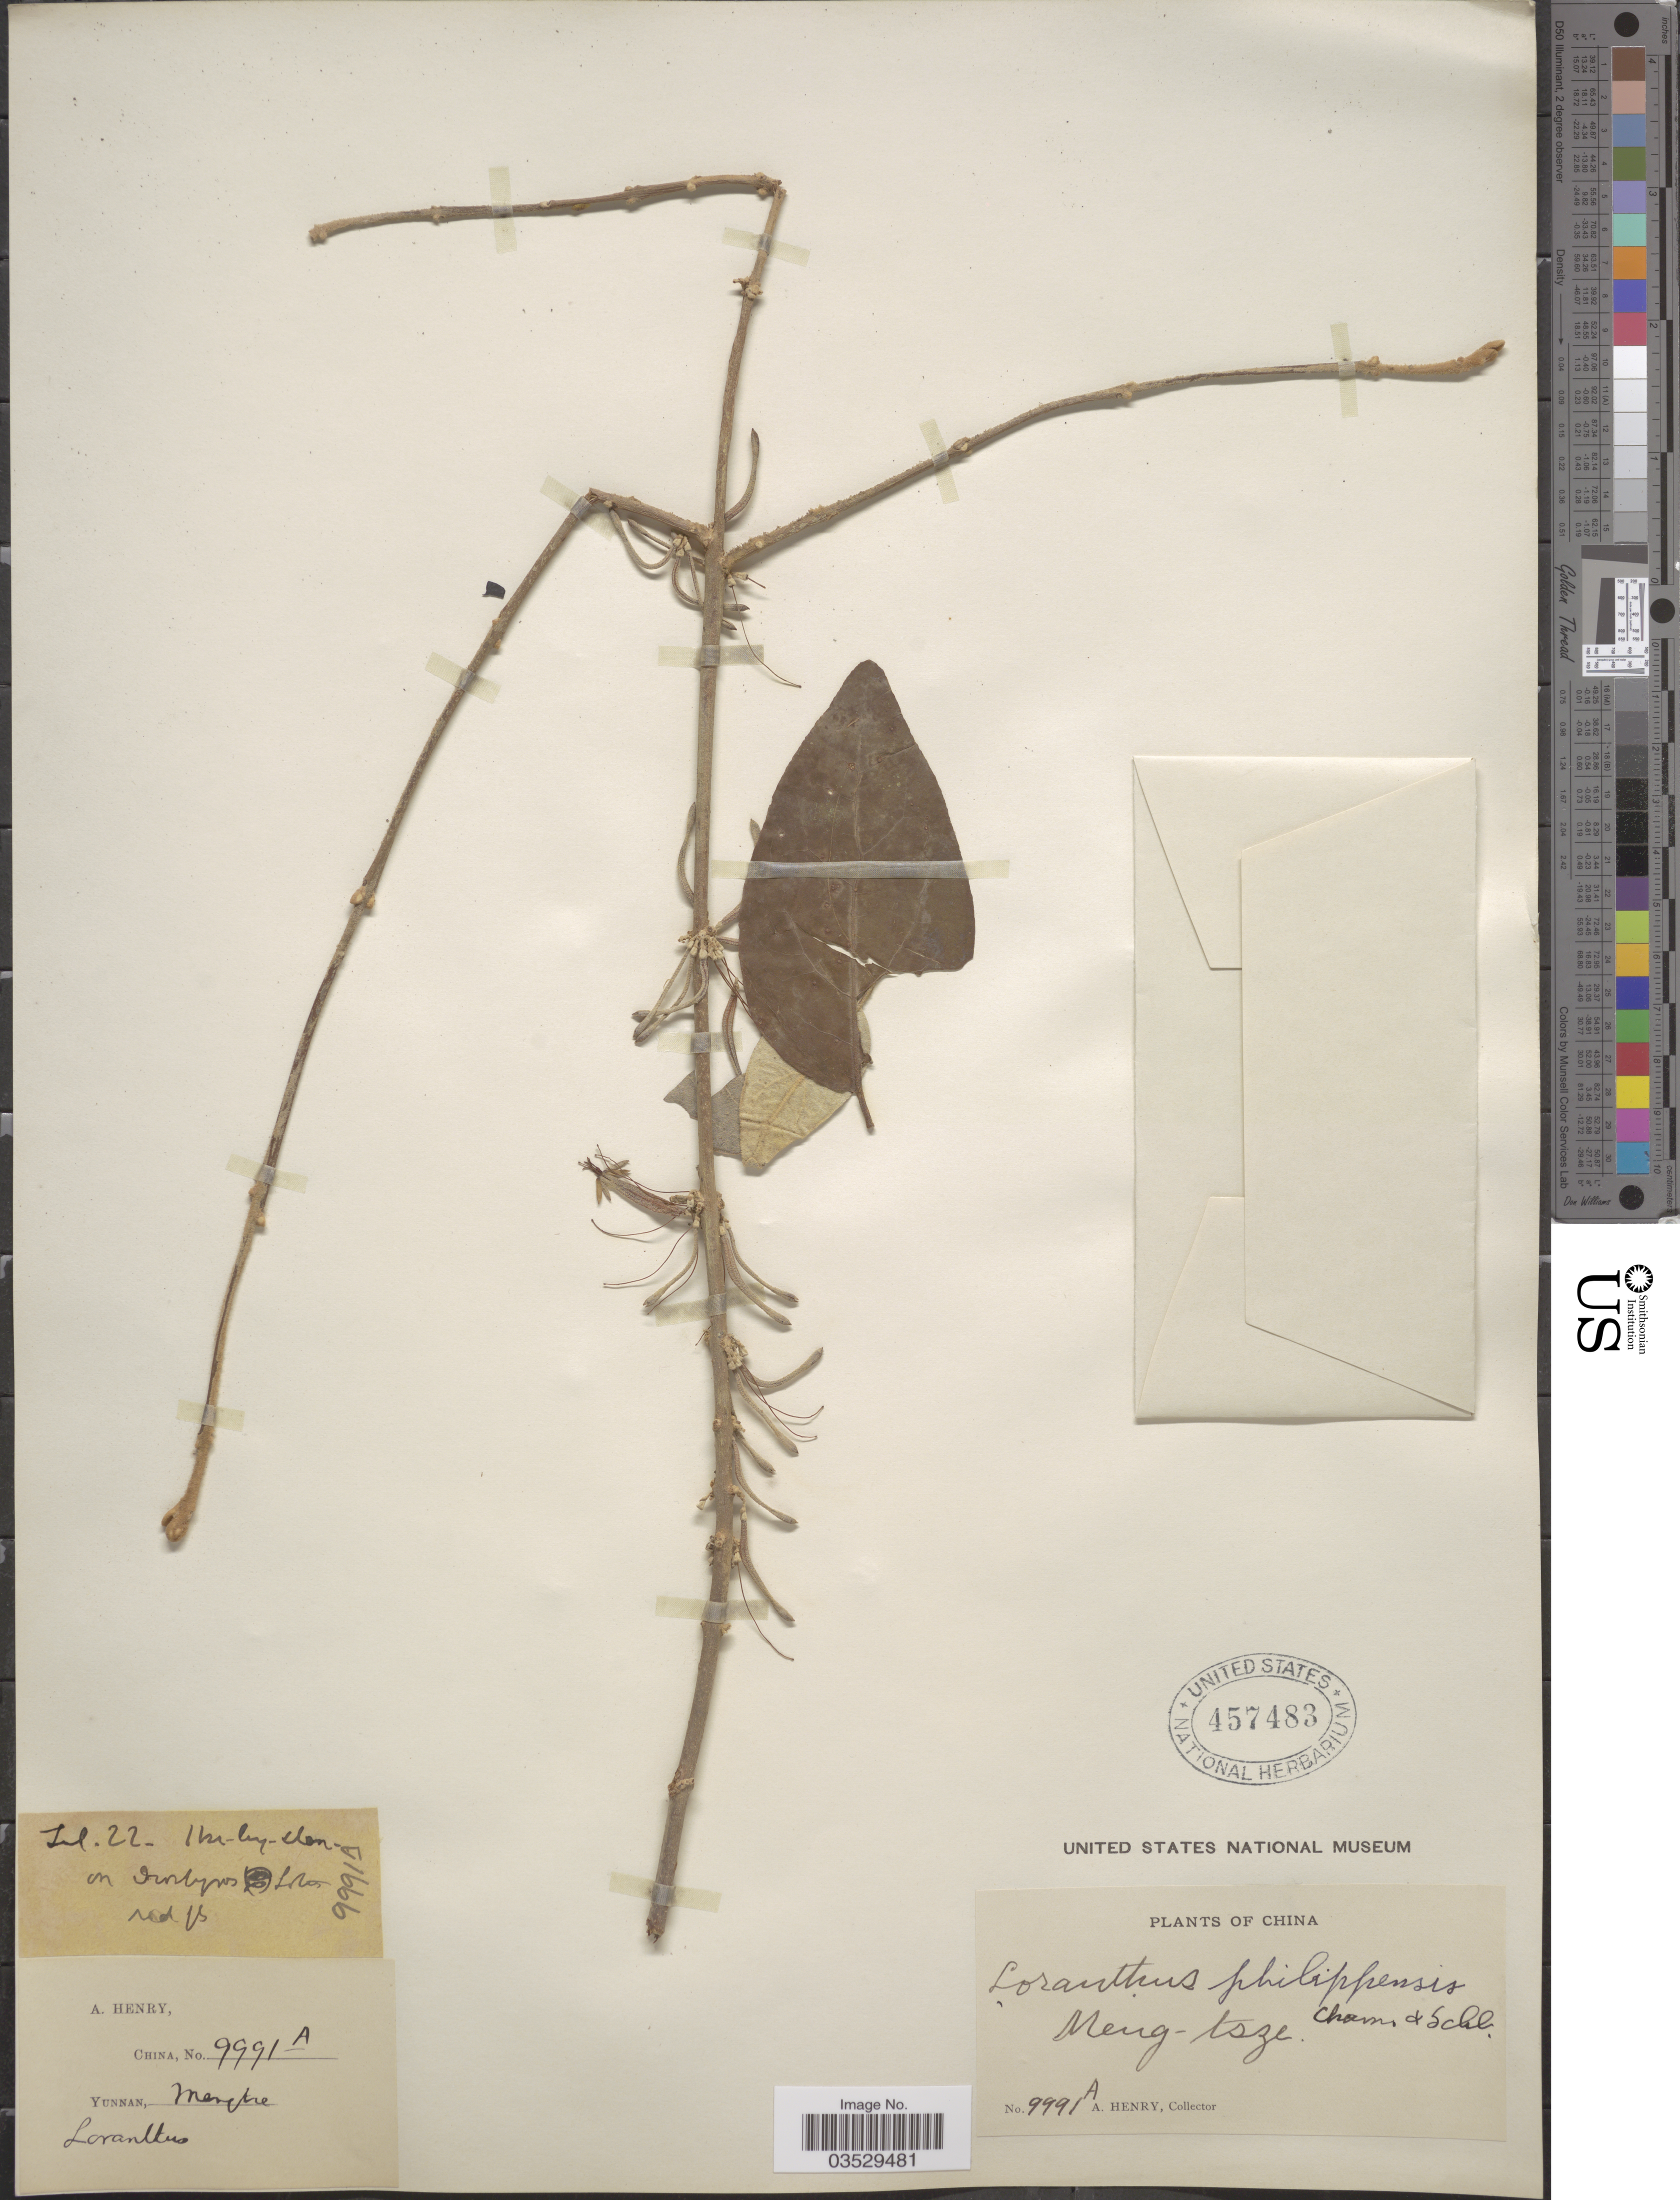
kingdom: Plantae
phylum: Tracheophyta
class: Magnoliopsida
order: Santalales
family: Loranthaceae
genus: Scurrula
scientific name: Scurrula atropurpurea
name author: (Blume) Danser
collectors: A. Henry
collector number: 9991 A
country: China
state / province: Yunnan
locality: Meng-tsze. [illegible text].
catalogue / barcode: US 457483